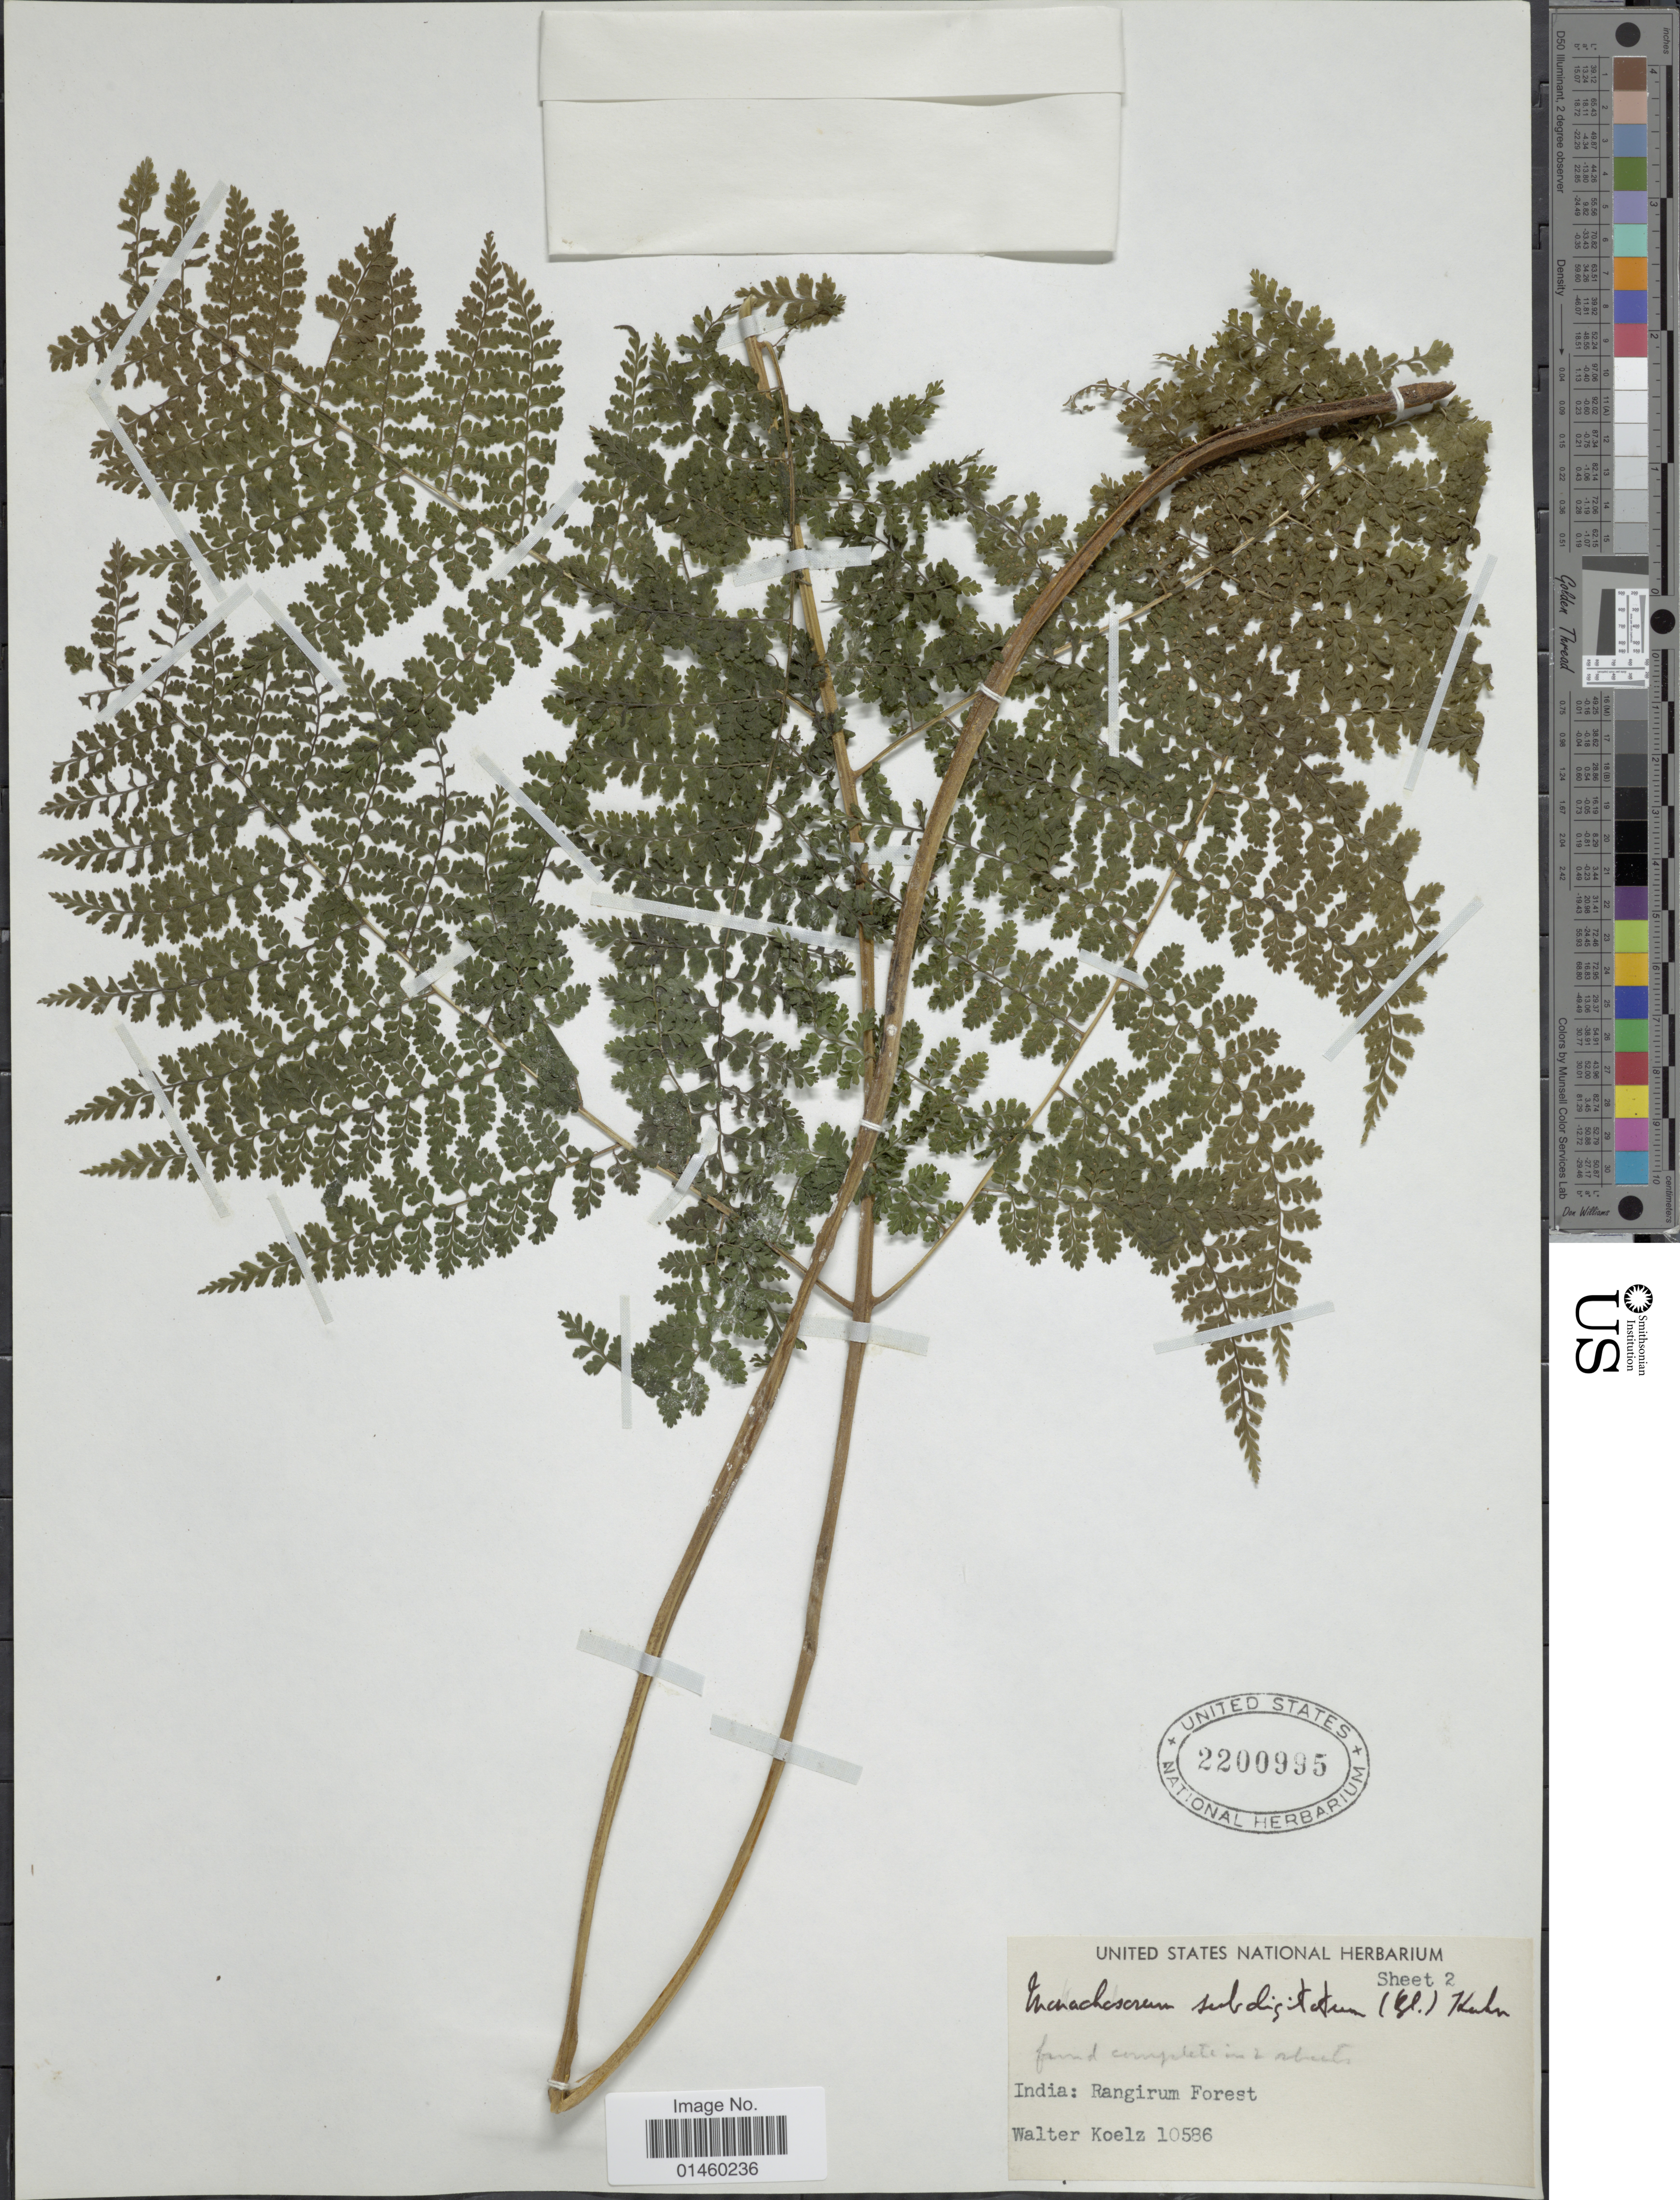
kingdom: Plantae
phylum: Tracheophyta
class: Polypodiopsida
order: Polypodiales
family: Dennstaedtiaceae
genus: Monachosorum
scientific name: Monachosorum subdigitatum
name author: (Blume) Kuhn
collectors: W. N. Koelz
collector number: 10586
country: India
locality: Rangirum Forest.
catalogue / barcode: US 2200995